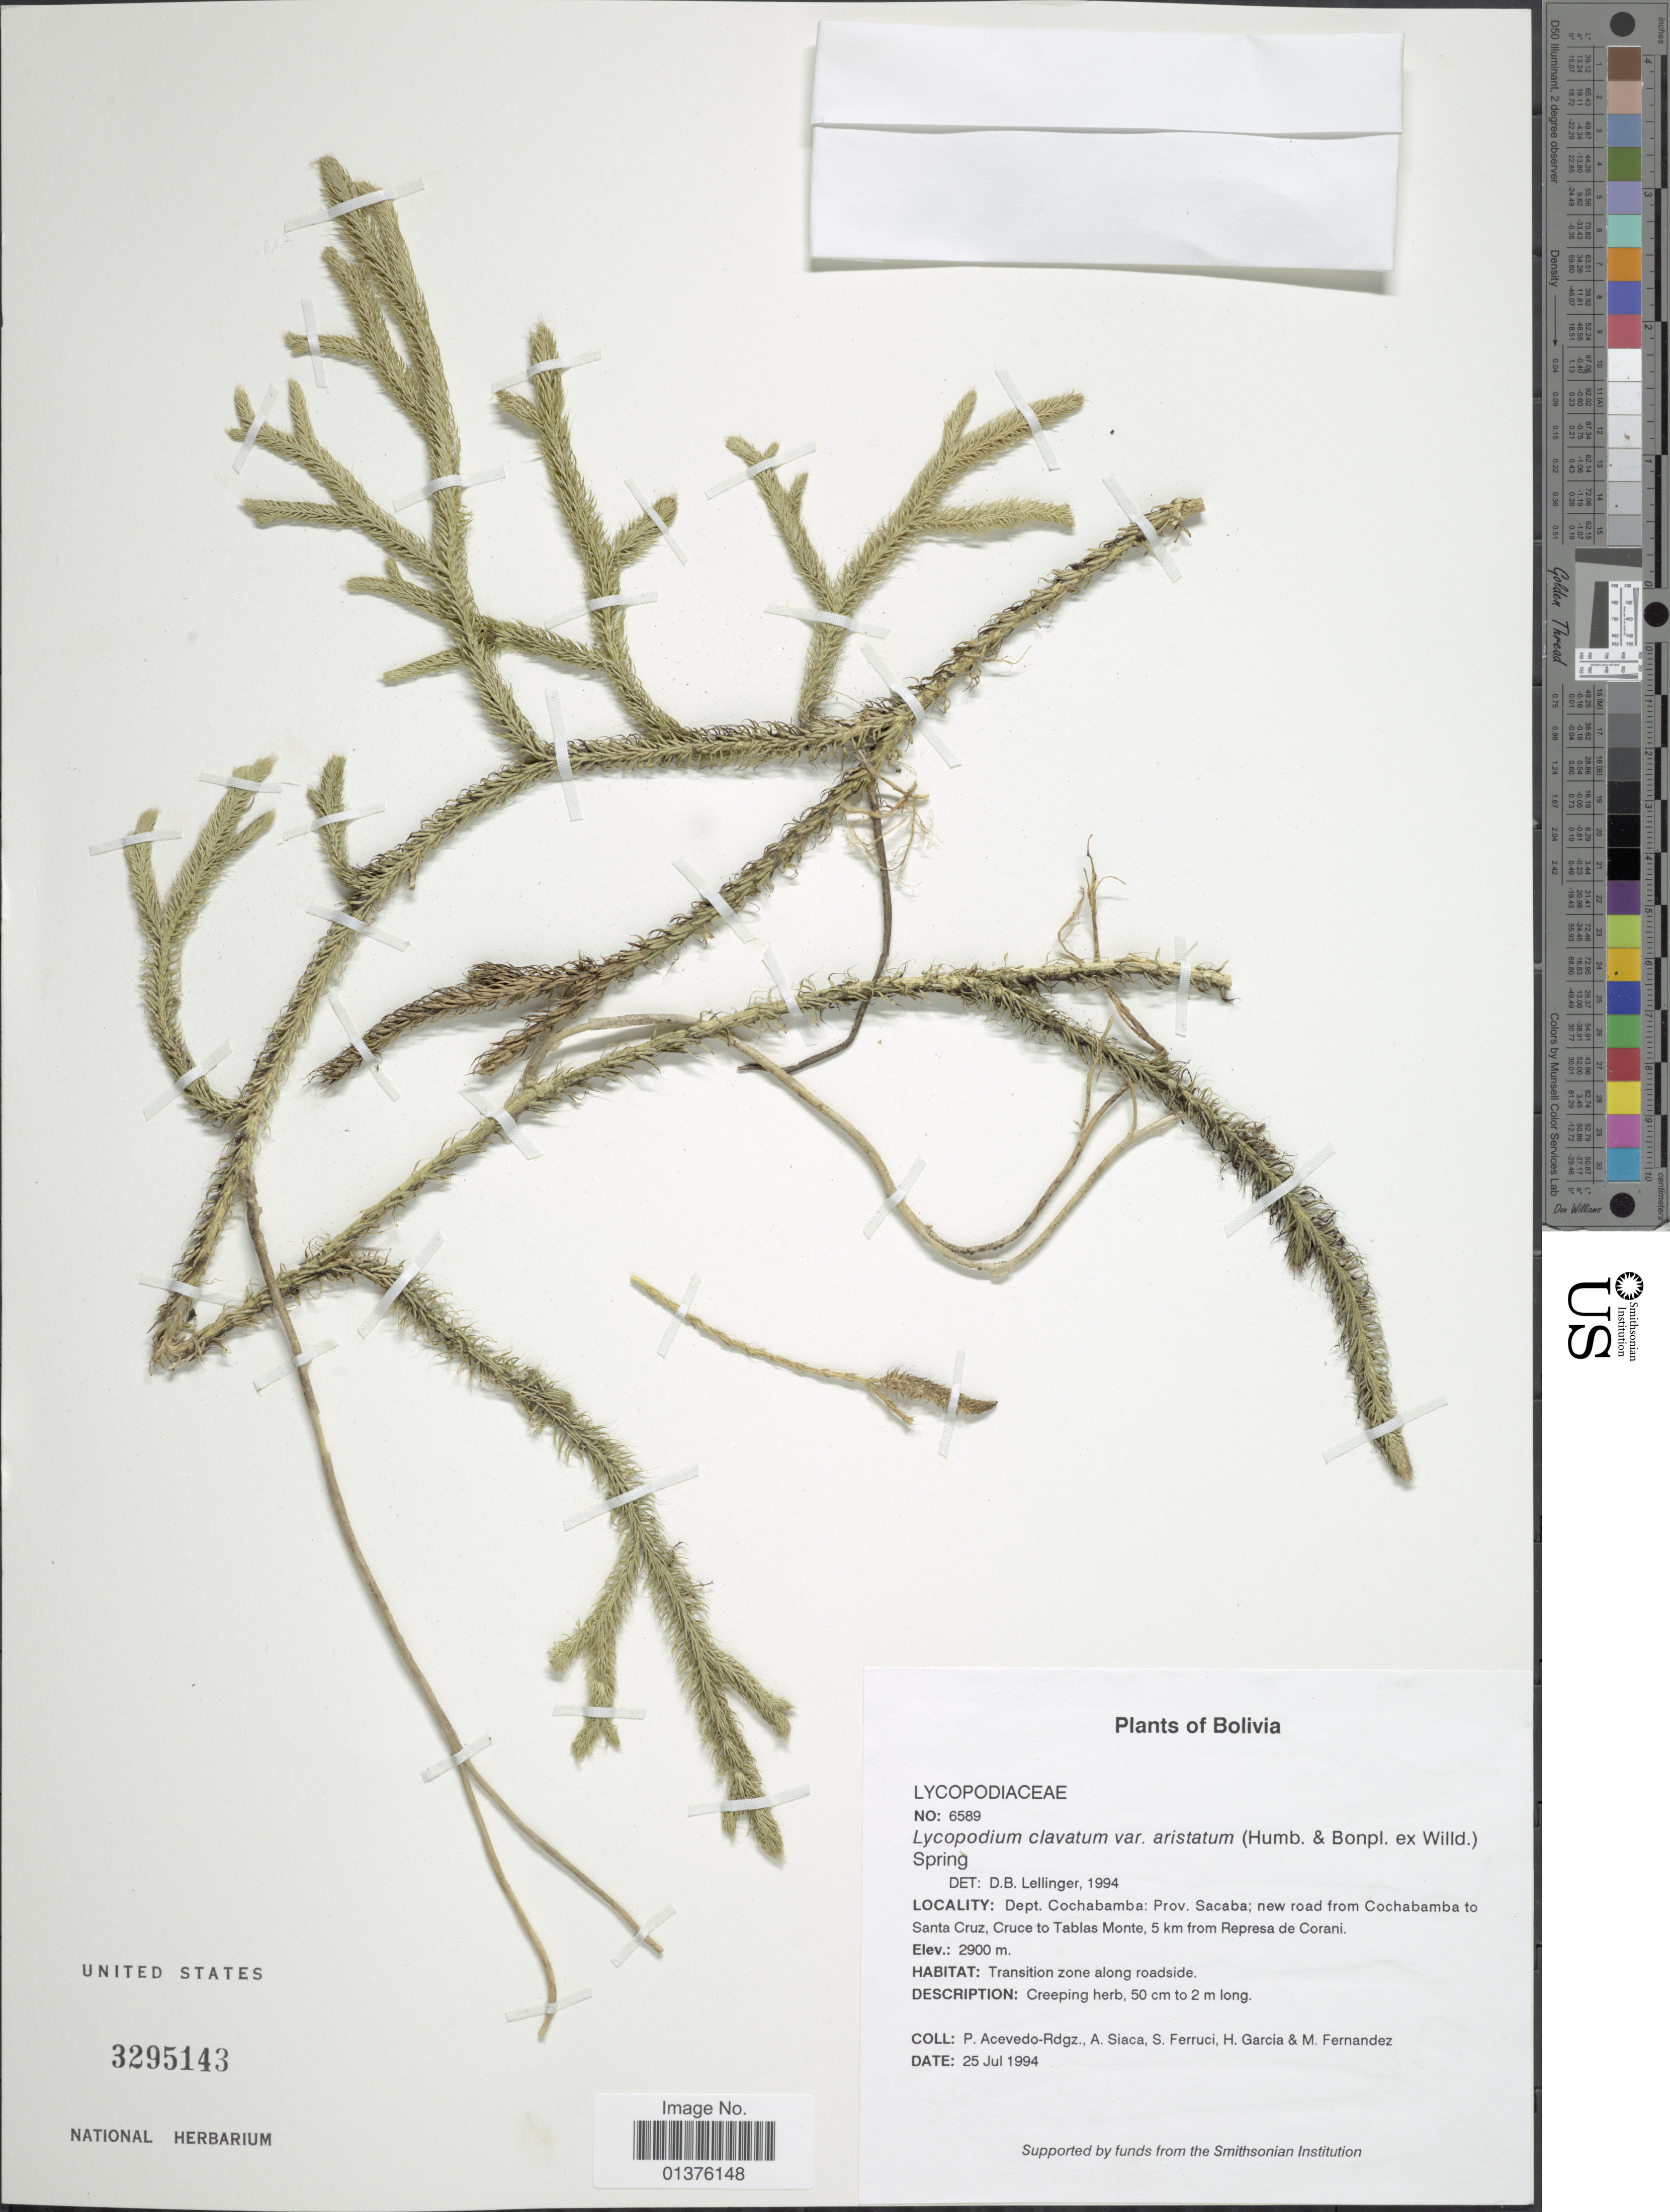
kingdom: Plantae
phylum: Tracheophyta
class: Lycopodiopsida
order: Lycopodiales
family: Lycopodiaceae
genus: Lycopodium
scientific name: Lycopodium clavatum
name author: L.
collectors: P. Acevedo-Rodr., A. Siaca, S. Ferruci, H. Garcia & M. Fernandez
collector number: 6589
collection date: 1994-07-25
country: Bolivia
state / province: Cochabamba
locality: Prov. Sacaba; new road from Cochabamba to Santa Cruz, Cruce to Tablas Monte, 5km from Represa de Corani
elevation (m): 2900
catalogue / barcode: US 3295143